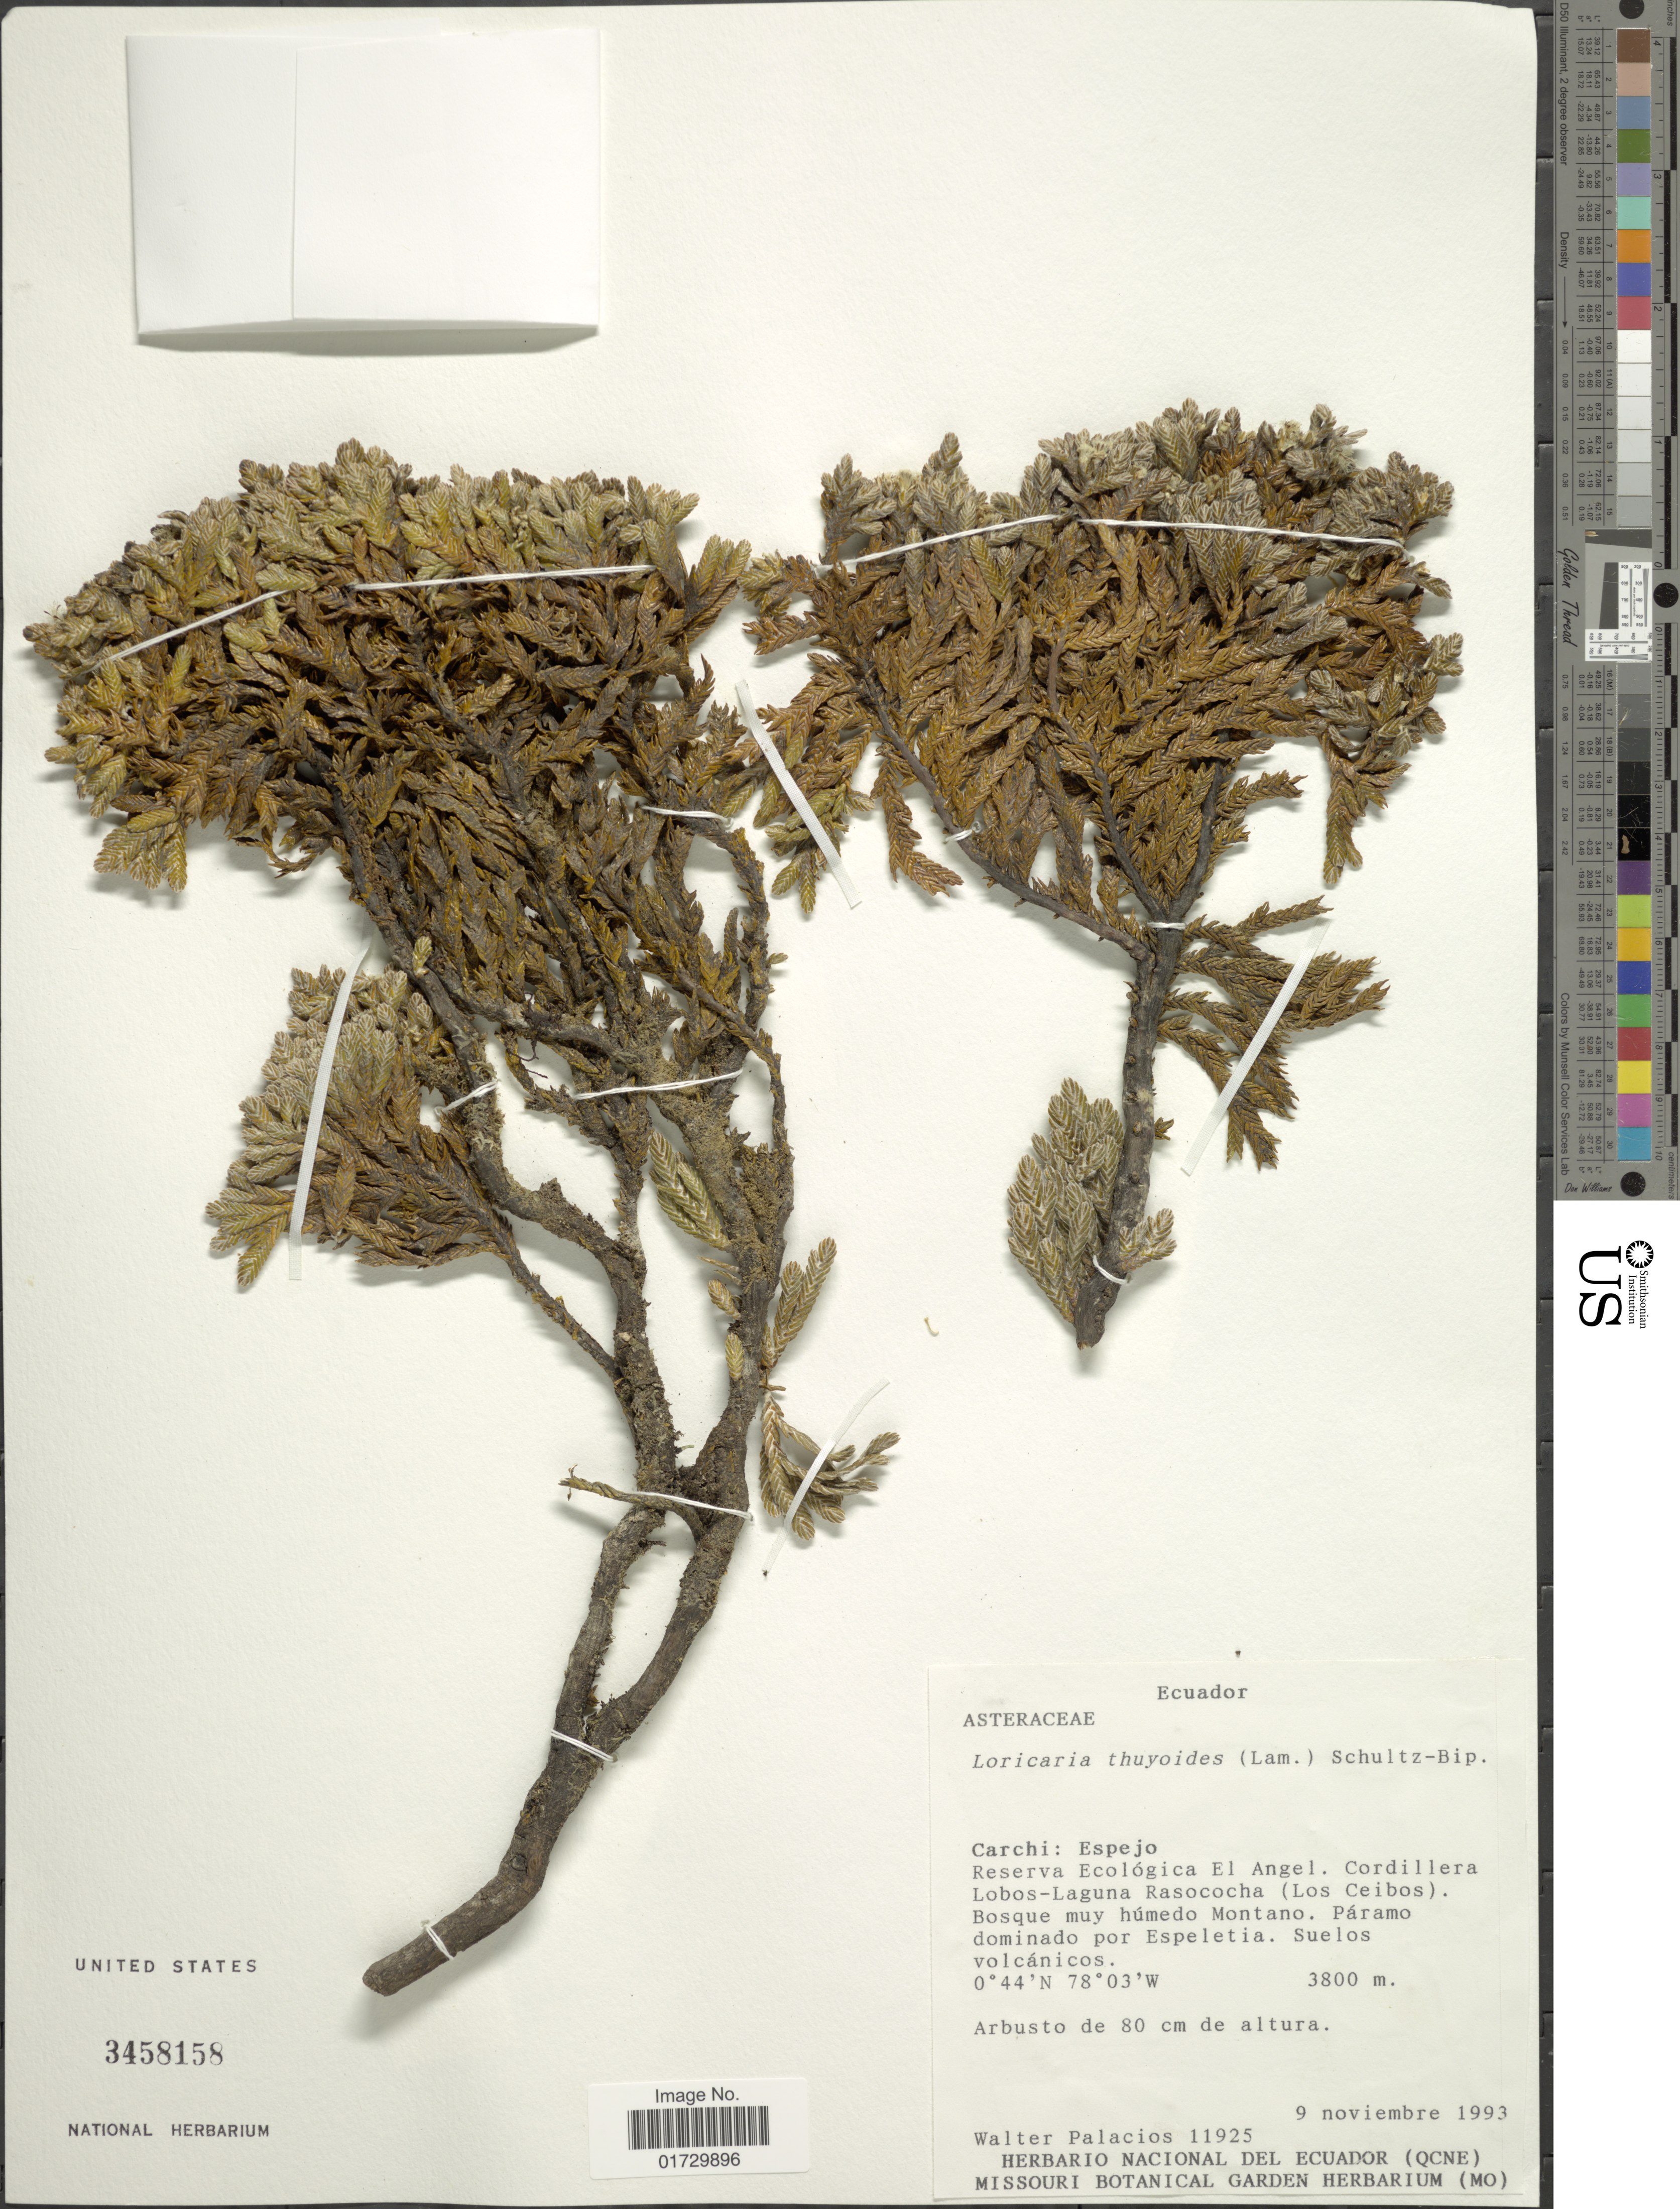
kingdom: Plantae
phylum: Tracheophyta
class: Magnoliopsida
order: Asterales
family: Asteraceae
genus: Loricaria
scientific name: Loricaria thuyoides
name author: (Lam.) Sch. Bip.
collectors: W. Palacios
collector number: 11925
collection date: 1993-11-09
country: Ecuador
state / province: Carchi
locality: Espejo. Reserva Ecologica El Angel. Cordillera Lobos-Laguna Rasococha (Los Ceibos)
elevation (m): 3800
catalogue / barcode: US 3458158